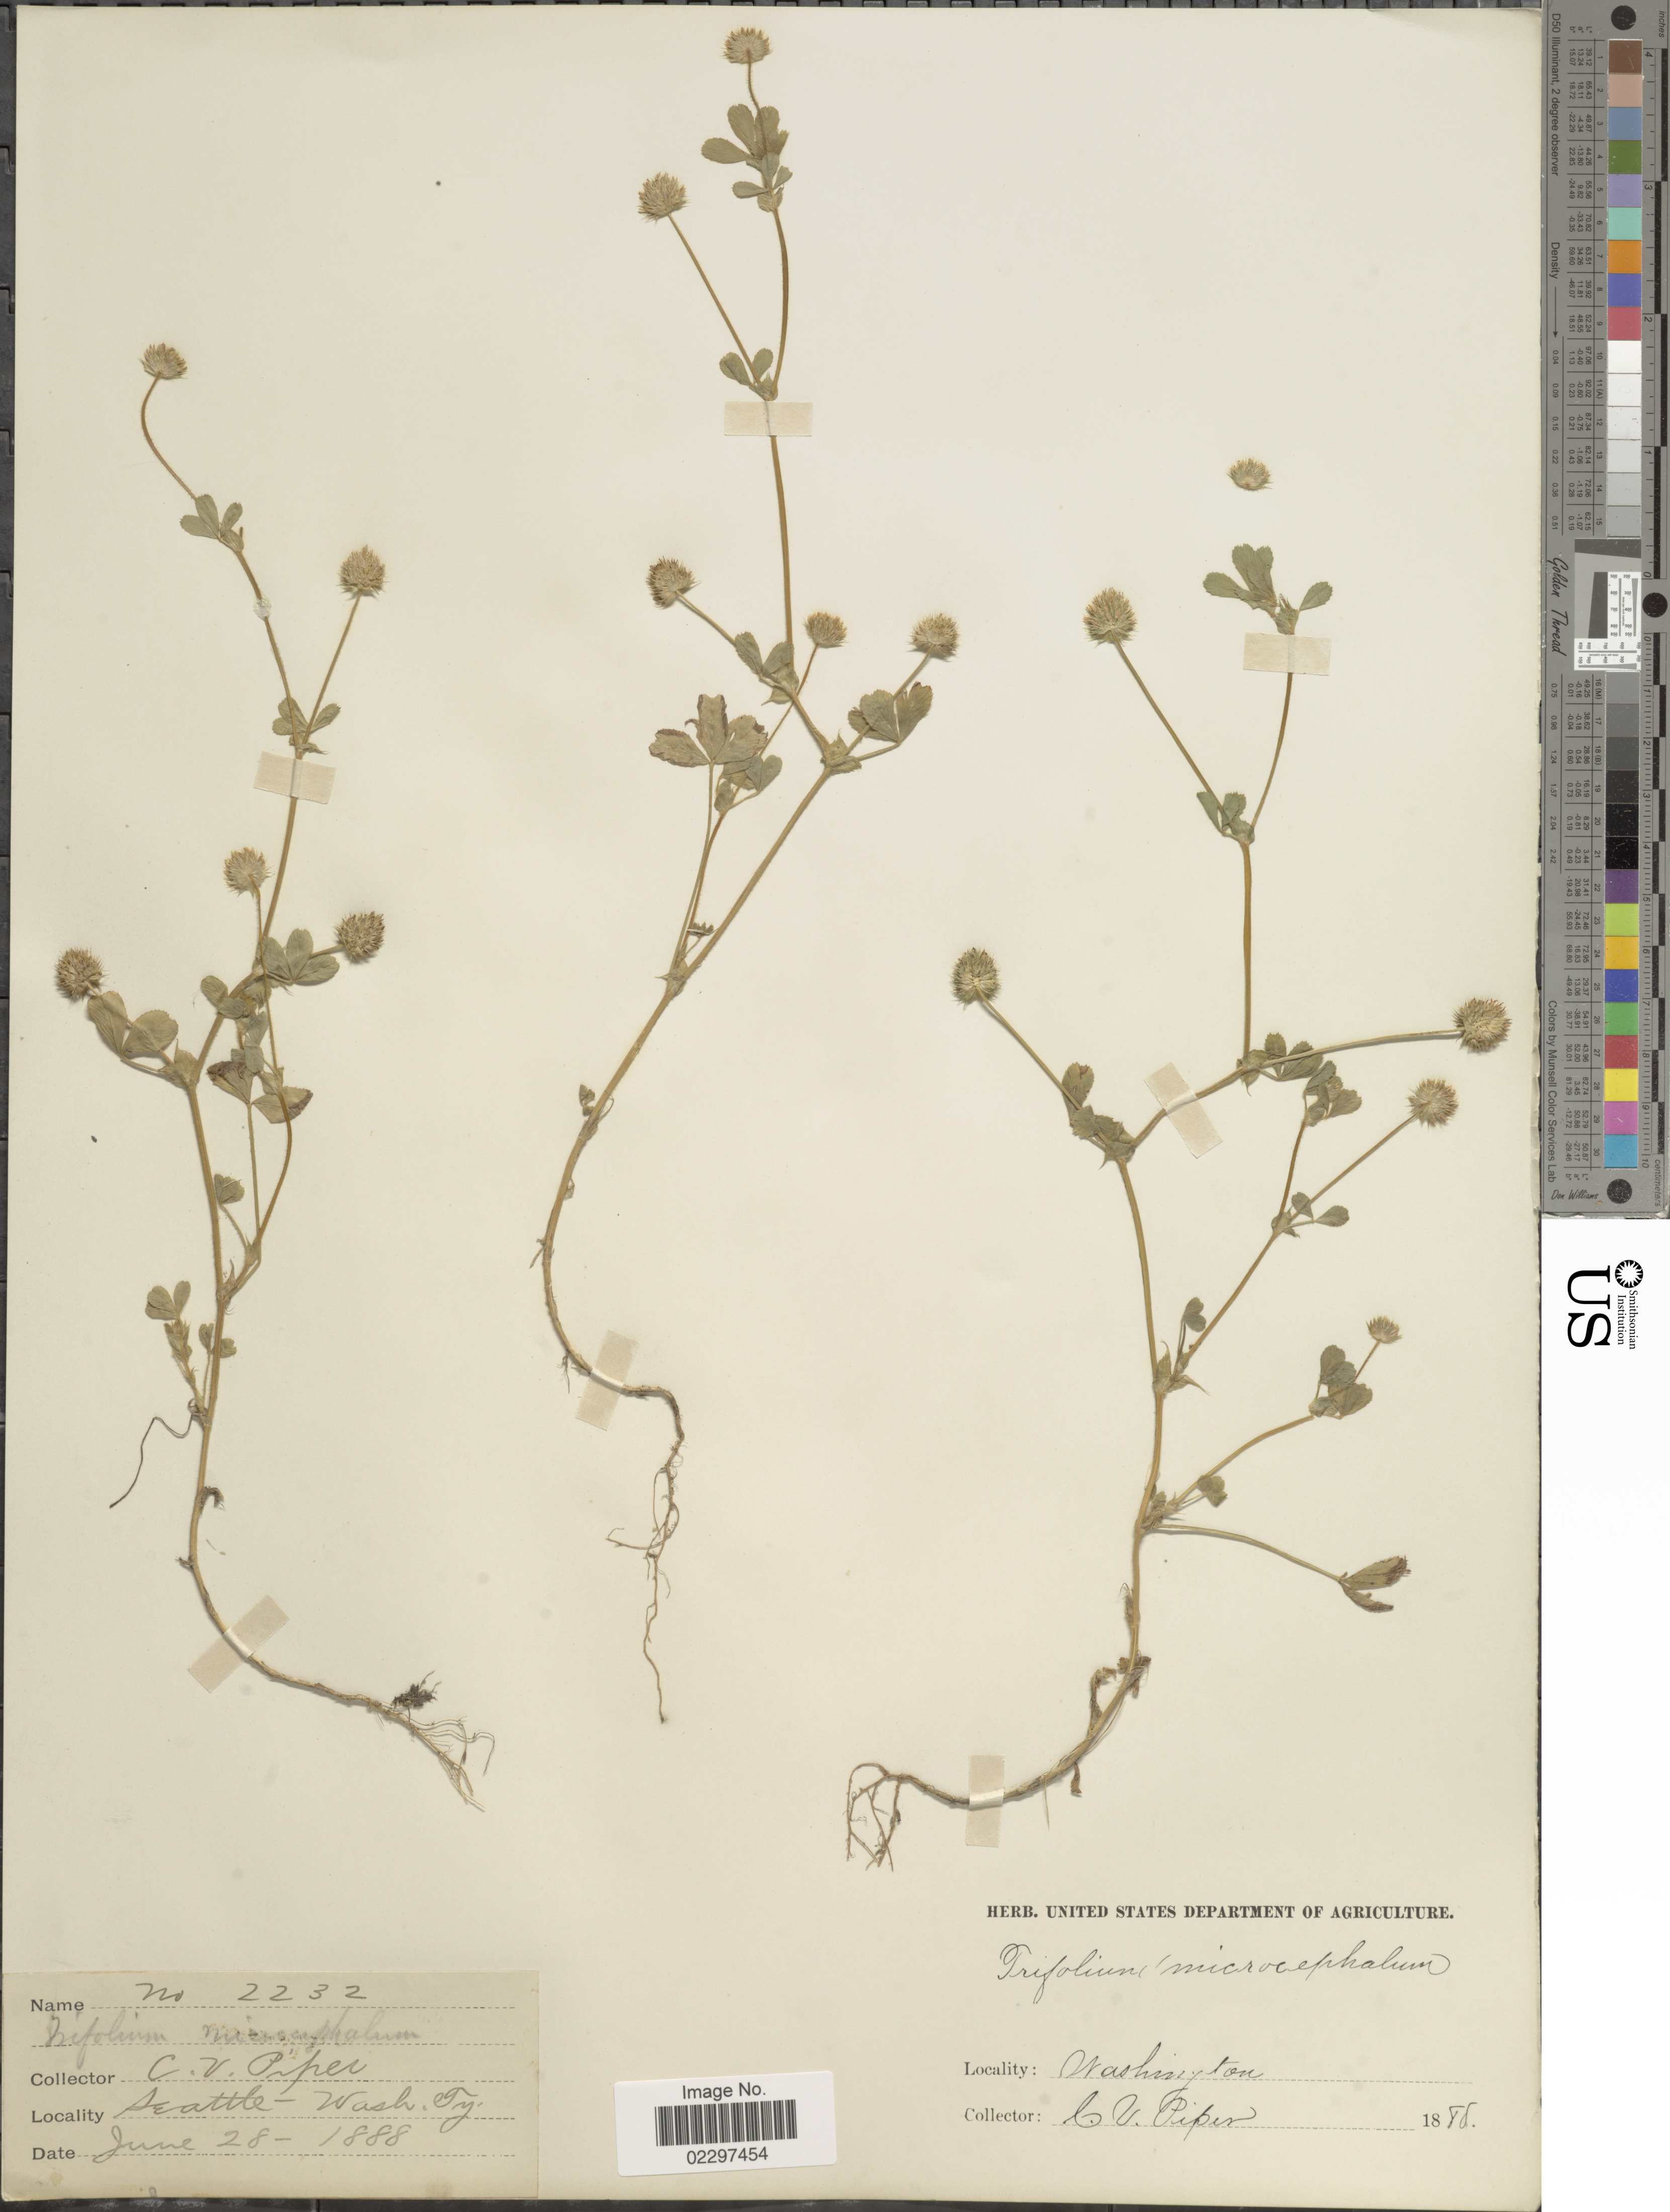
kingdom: Plantae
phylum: Tracheophyta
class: Magnoliopsida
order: Fabales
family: Fabaceae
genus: Trifolium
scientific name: Trifolium microcephalum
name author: Pursh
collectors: C. V. Piper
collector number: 2232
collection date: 1888-06-28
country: United States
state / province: Washington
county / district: King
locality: Seattle - Wash. Terr.